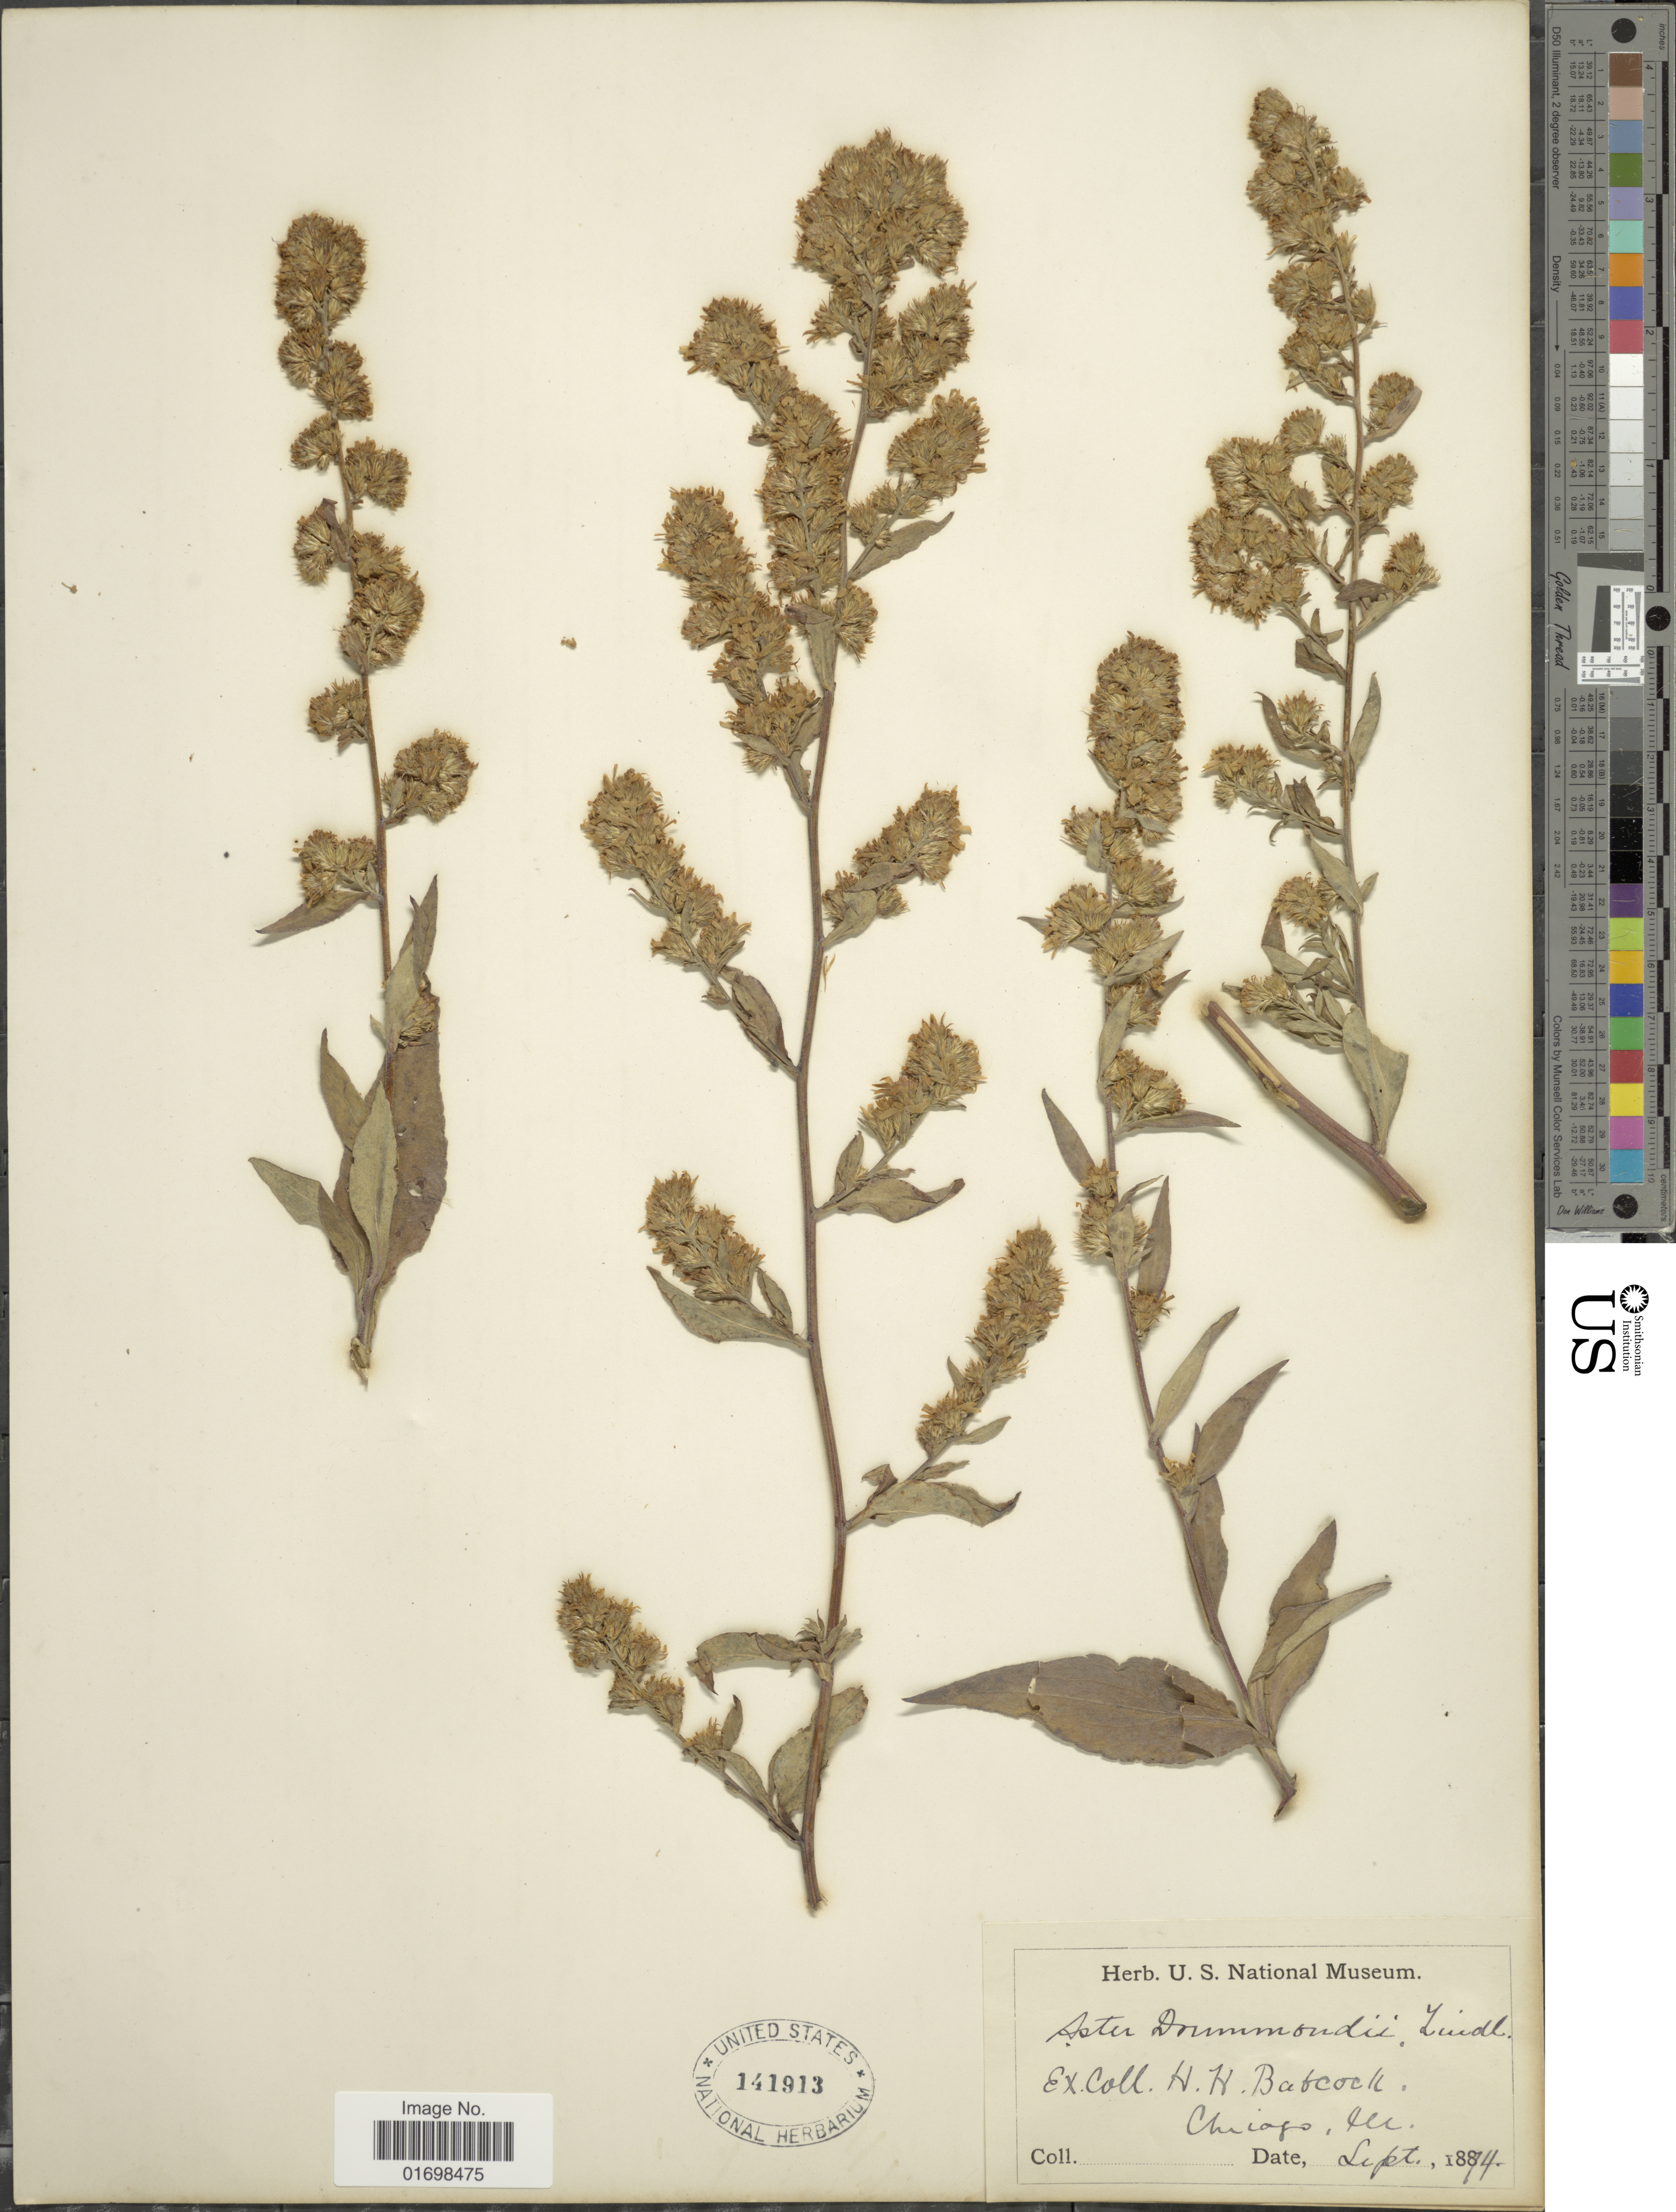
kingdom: Plantae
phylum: Tracheophyta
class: Magnoliopsida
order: Asterales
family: Asteraceae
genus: Symphyotrichum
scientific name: Symphyotrichum drummondii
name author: (Lindl.) G.L. Nesom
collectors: H. Babcock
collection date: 1874-09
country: United States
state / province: Illinois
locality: Chicago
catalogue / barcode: US 141913